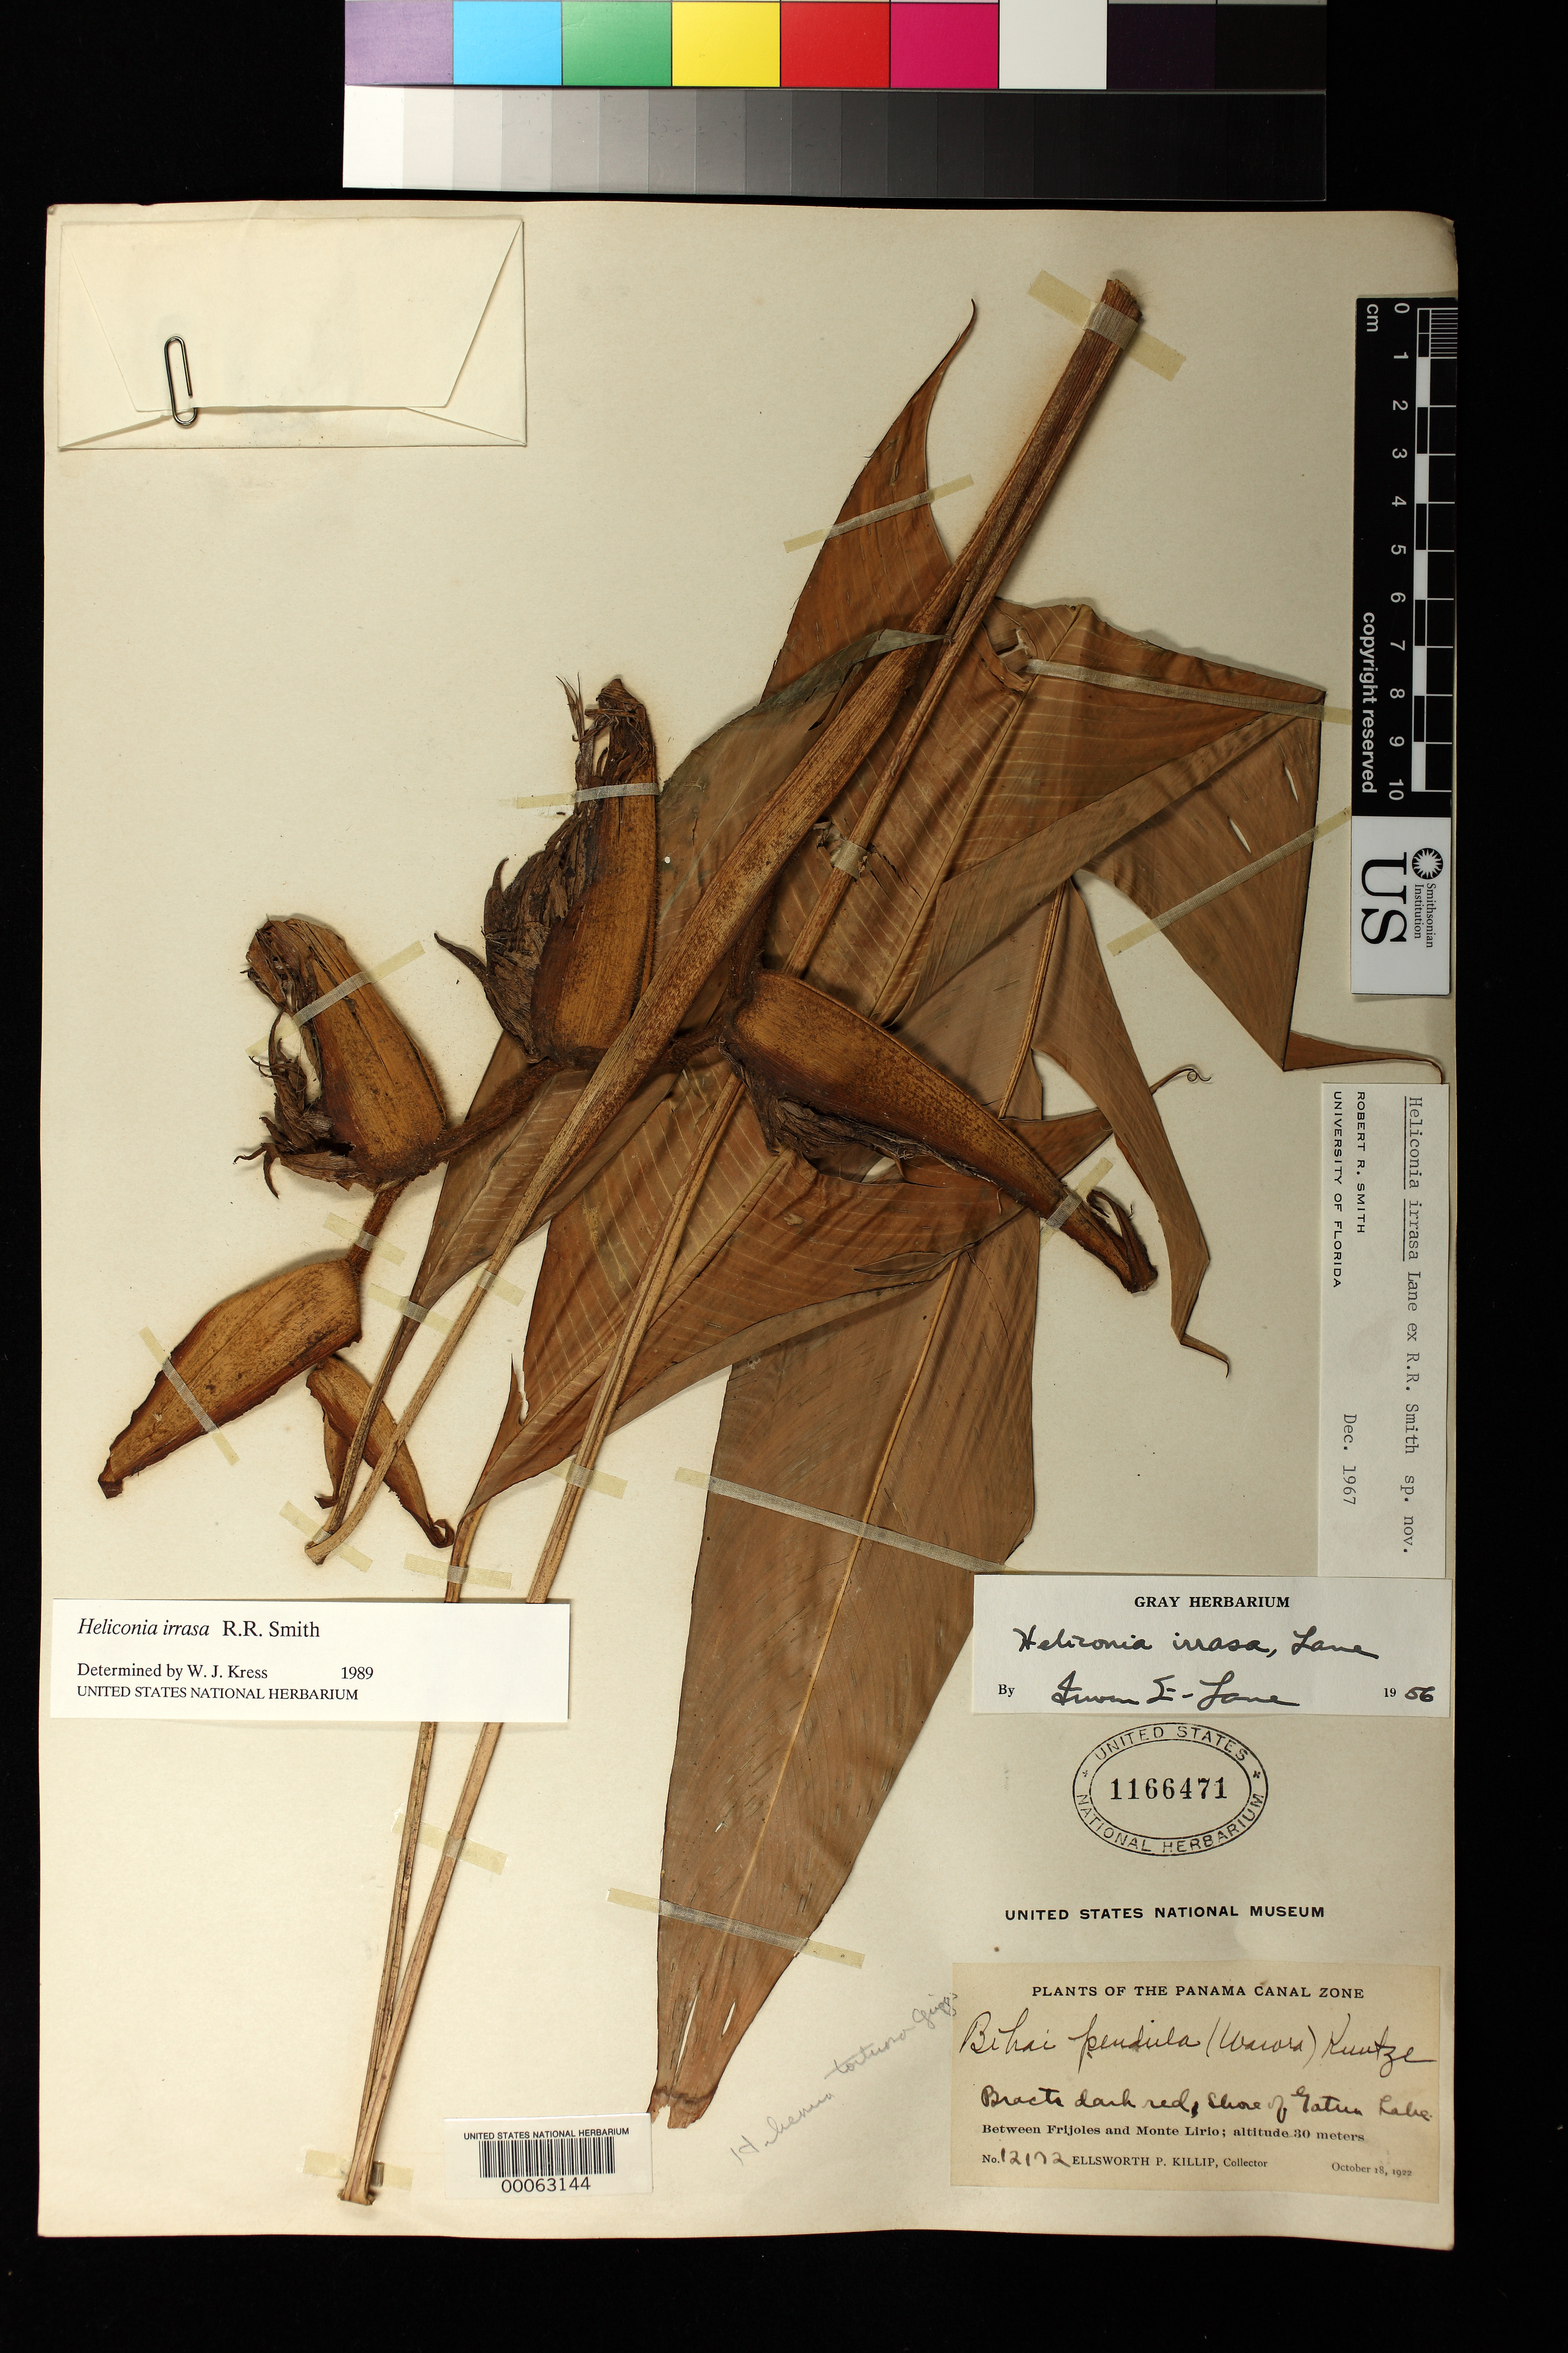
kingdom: Plantae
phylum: Tracheophyta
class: Liliopsida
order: Zingiberales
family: Heliconiaceae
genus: Heliconia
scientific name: Heliconia irrasa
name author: Lane ex R.R. Sm.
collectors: E. P. Killip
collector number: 12172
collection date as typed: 18 Oct 1922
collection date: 1922-10-18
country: Panama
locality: Shore of Gatun Lake, between Frijoles and Monte Lirio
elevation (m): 30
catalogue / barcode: US 1166471